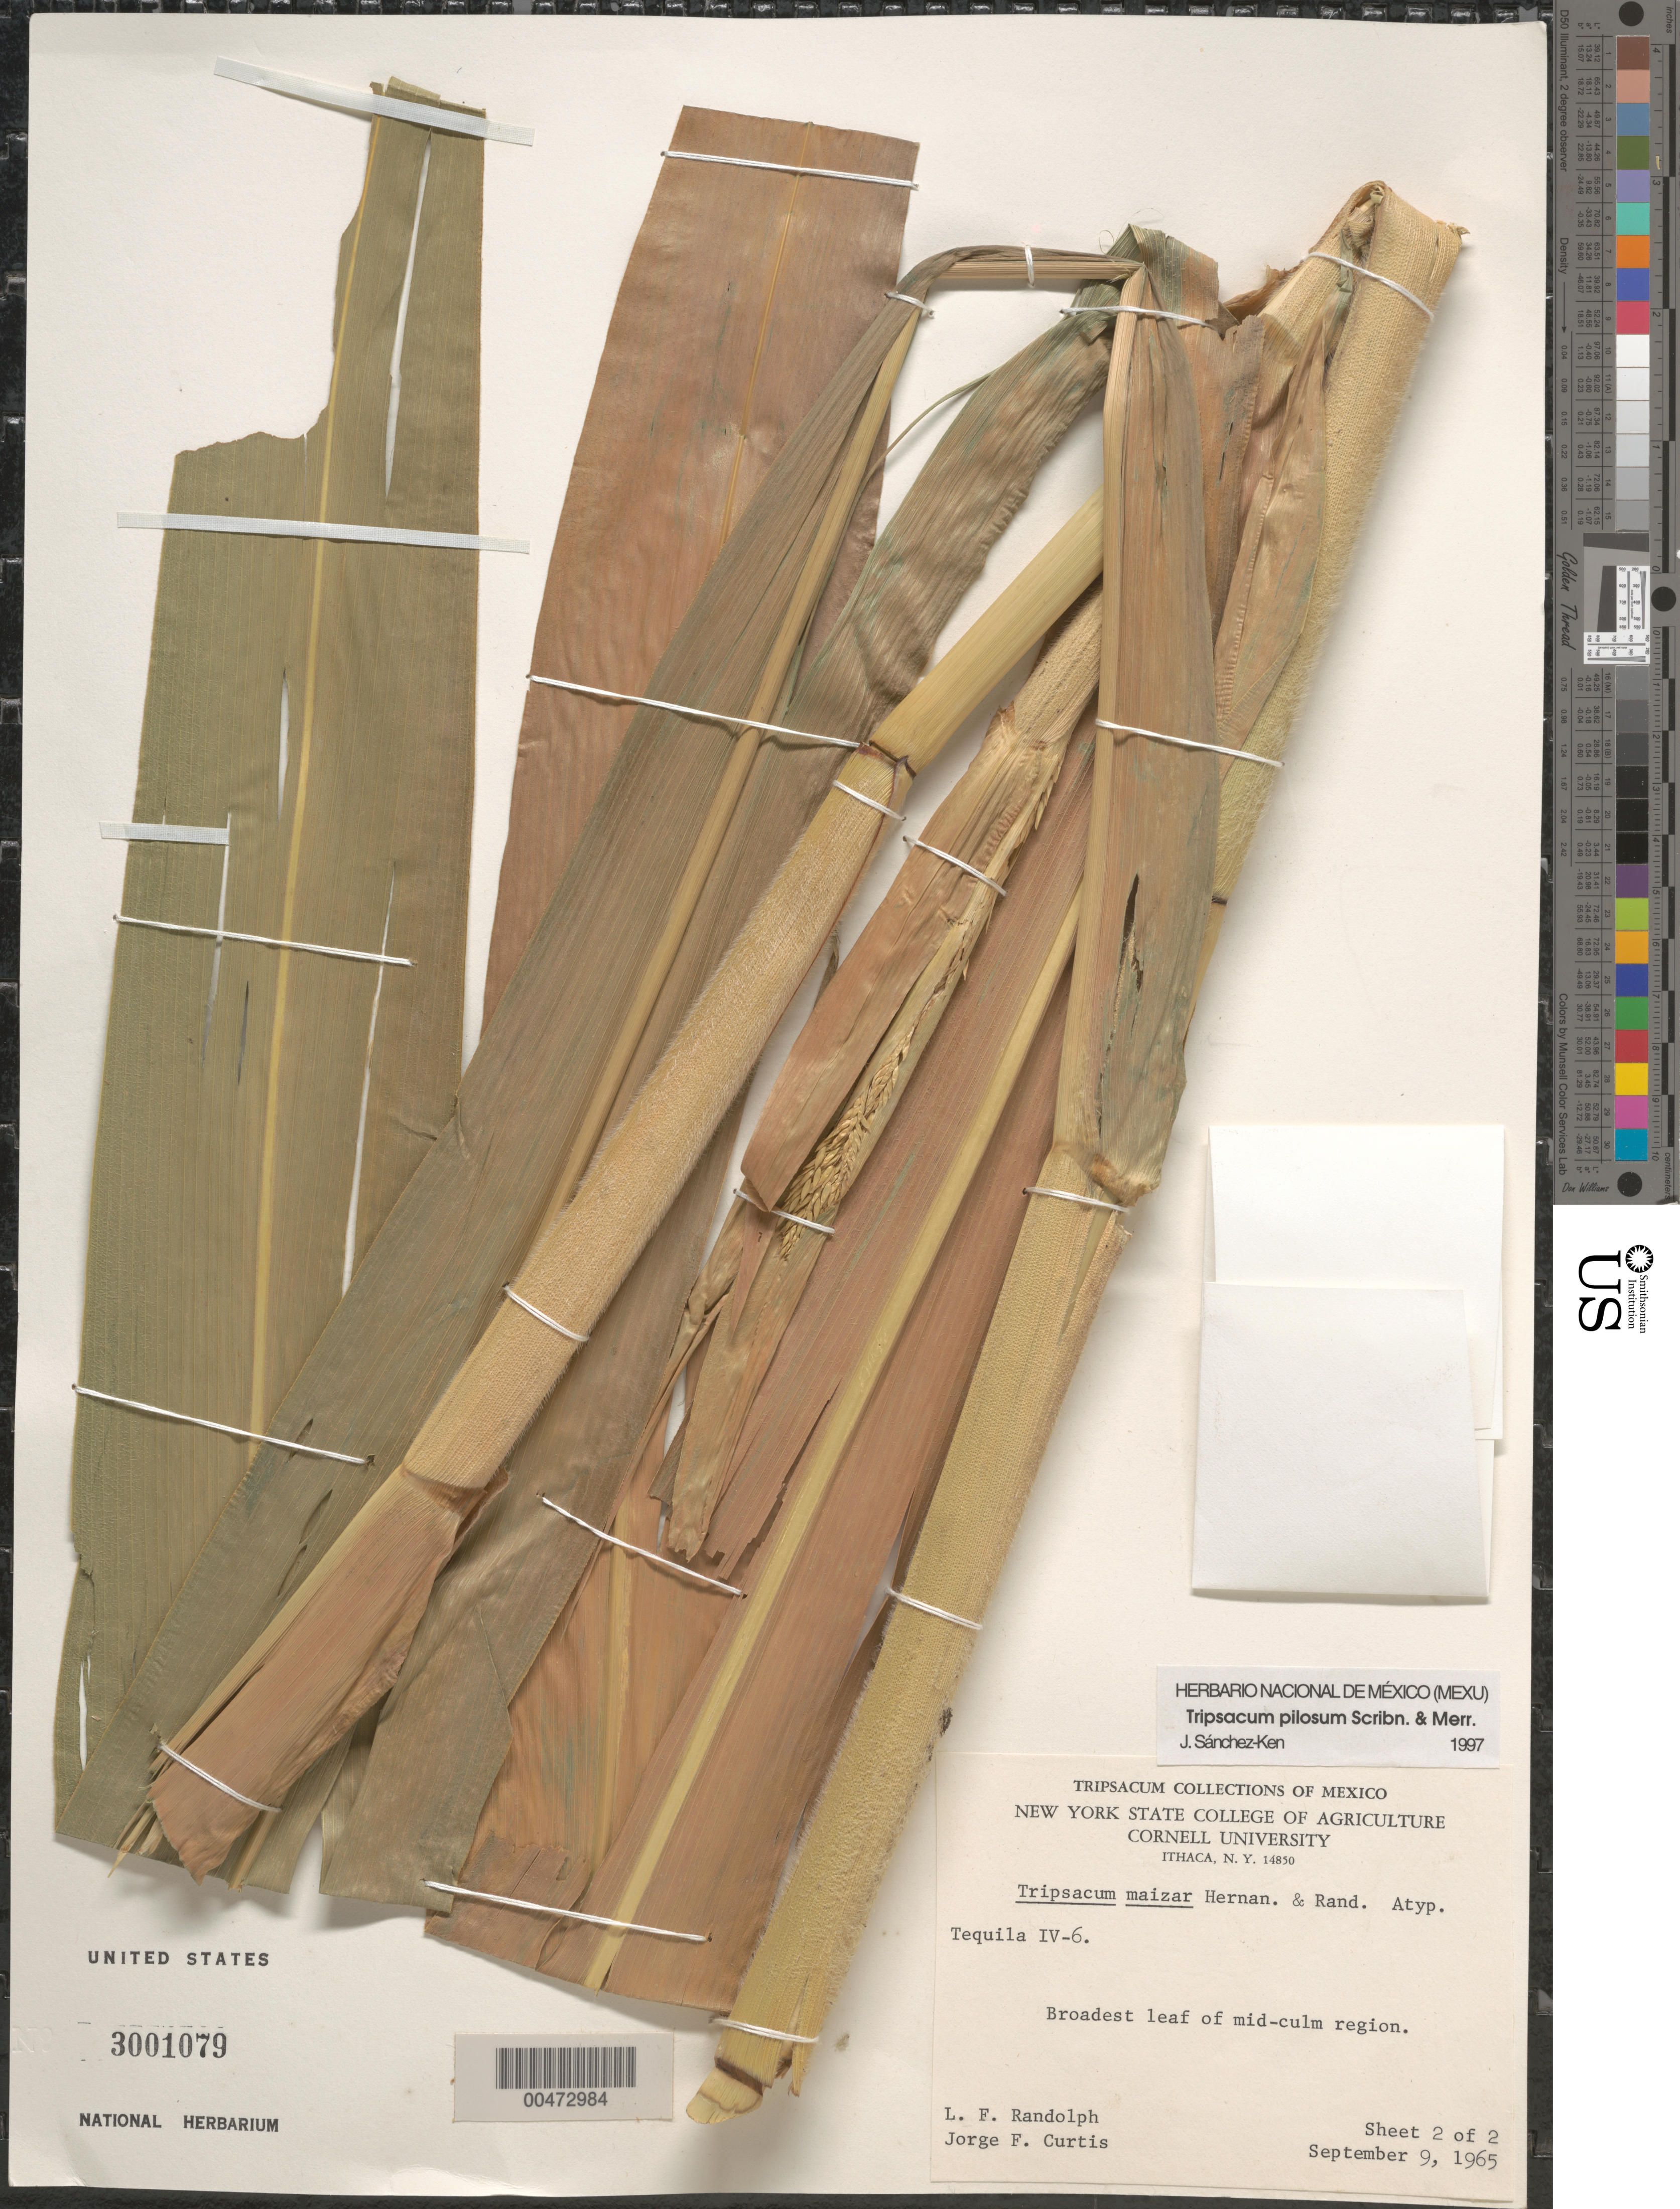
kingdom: Plantae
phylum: Tracheophyta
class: Liliopsida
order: Poales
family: Poaceae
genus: Tripsacum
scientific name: Tripsacum pilosum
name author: Scribn. & Merr.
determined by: Sánchez-Ken, J. G.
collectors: L. F. Randolph & J. Curtis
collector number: Tequila IV-6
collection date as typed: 9 Sep 1965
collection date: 1965-09-09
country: Mexico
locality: Tequila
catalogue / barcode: US 3001079